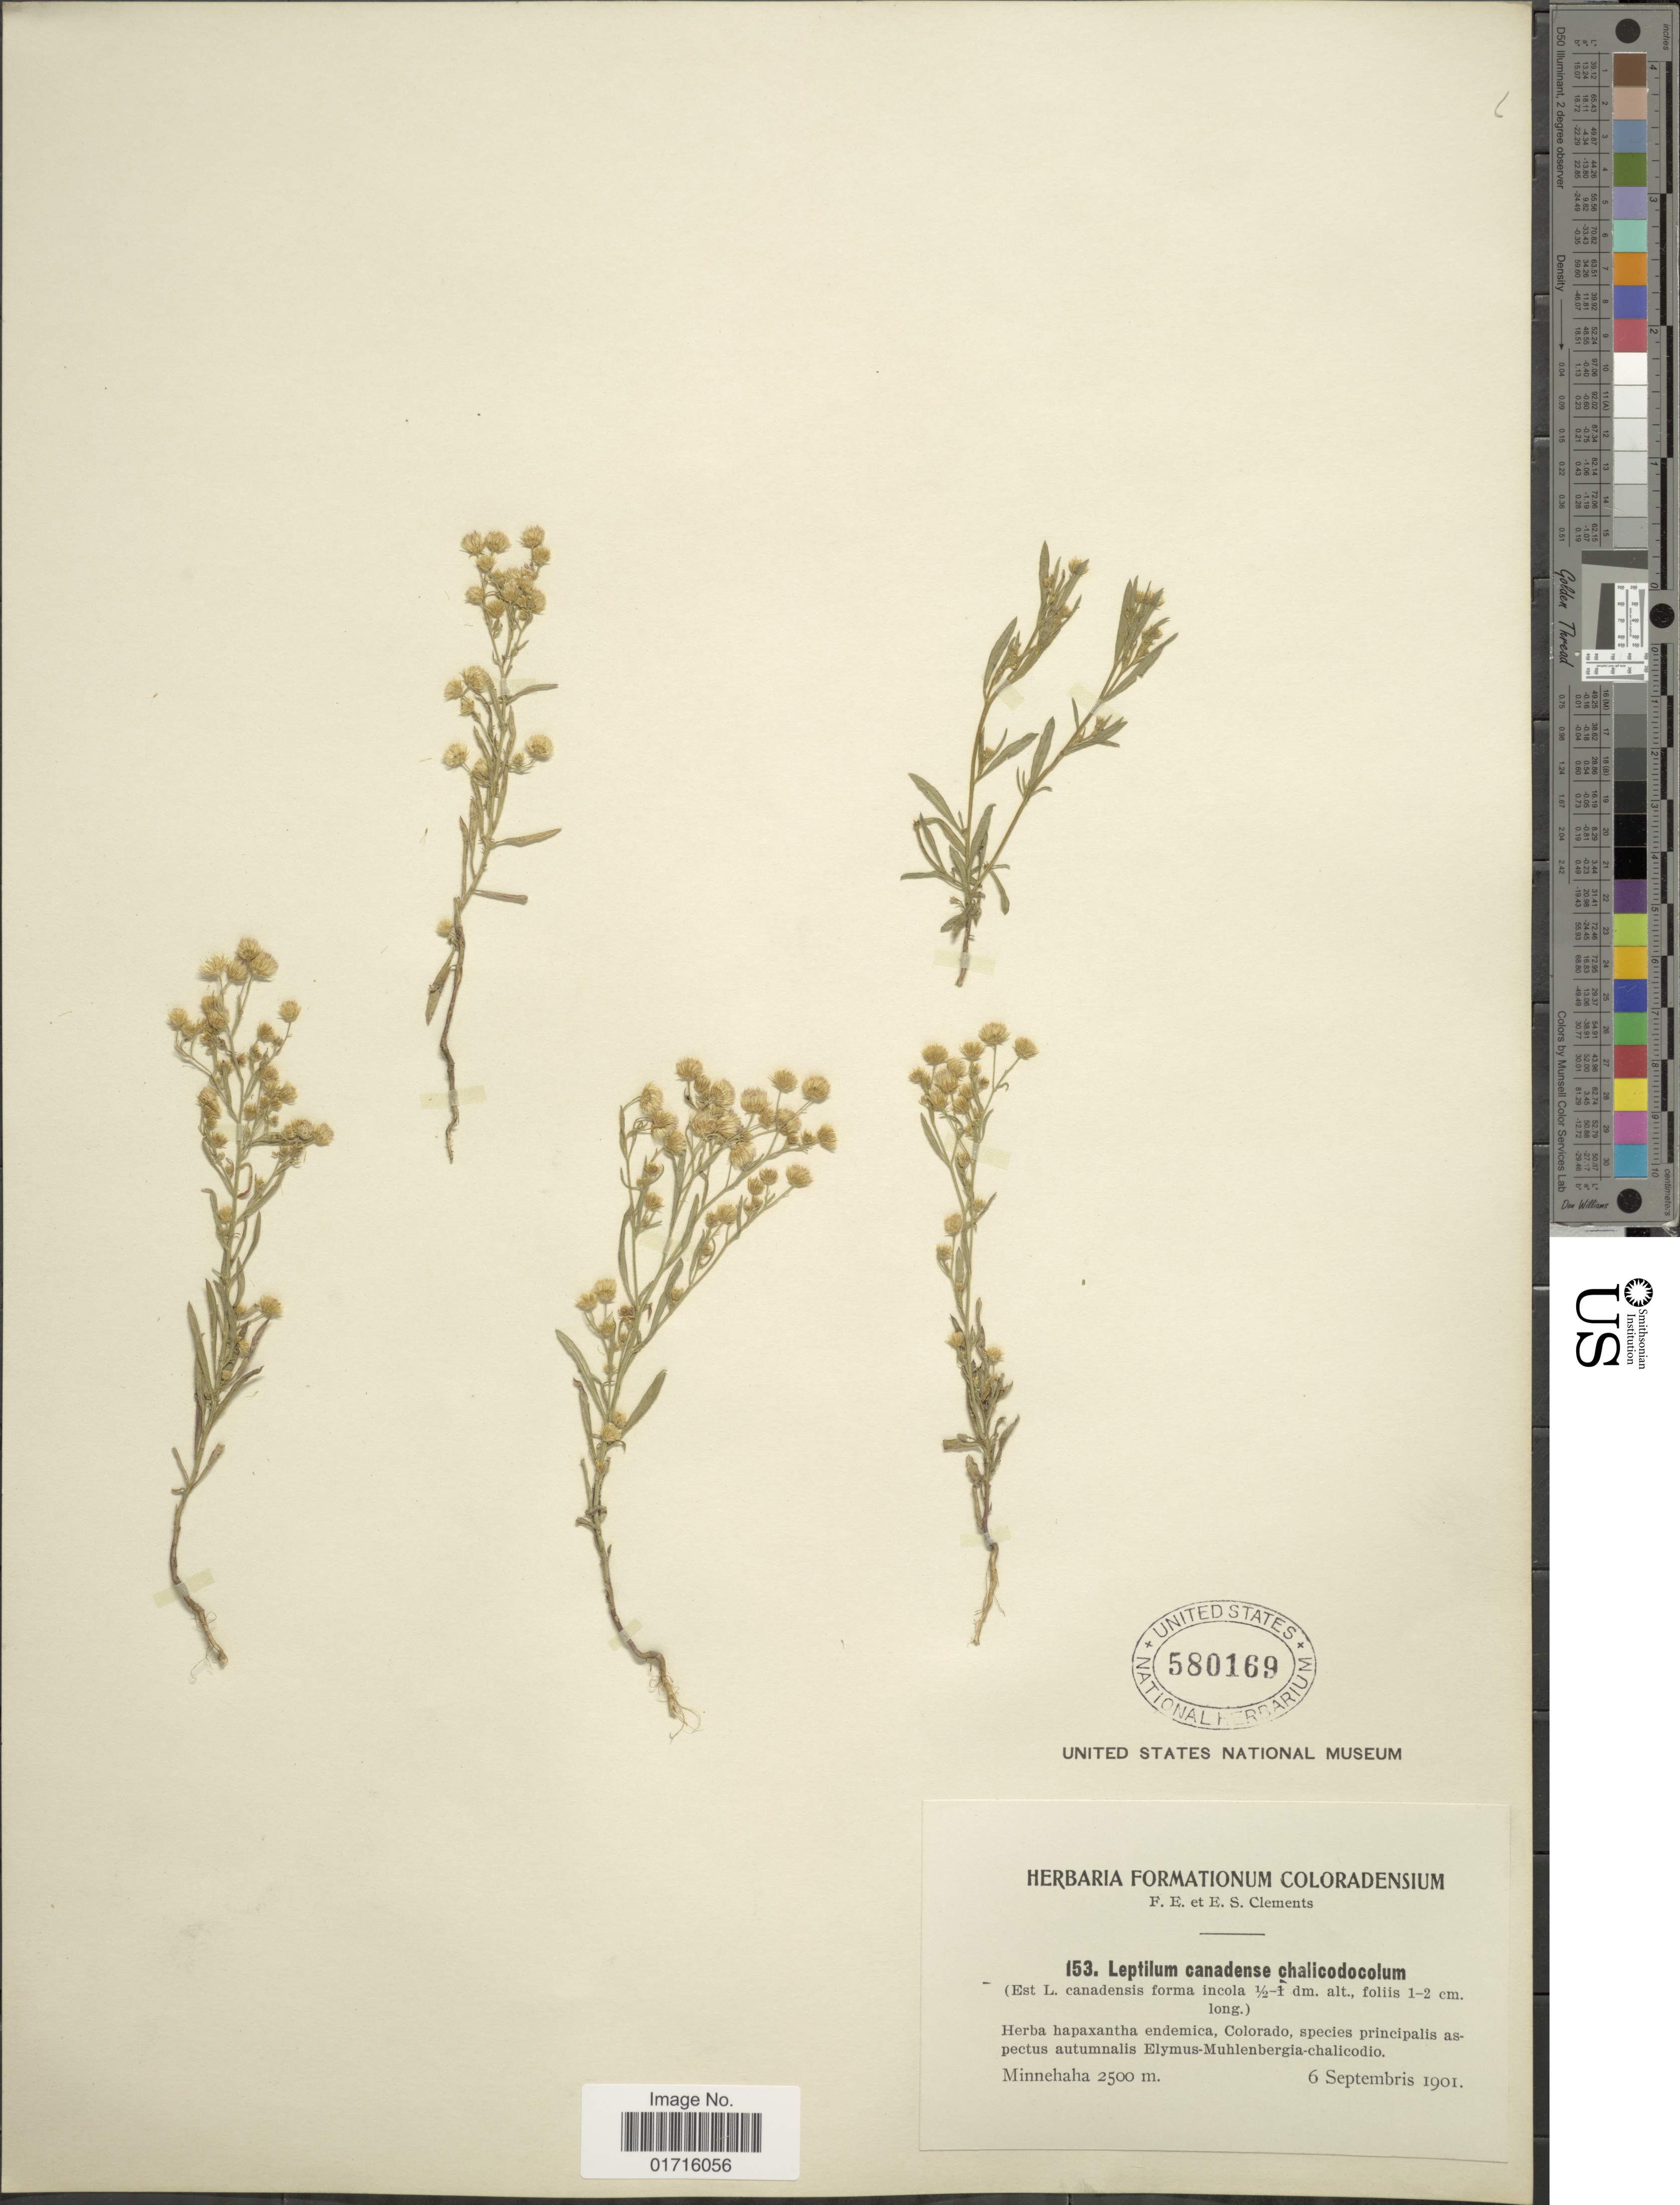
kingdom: Plantae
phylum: Tracheophyta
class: Magnoliopsida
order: Asterales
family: Asteraceae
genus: Conyza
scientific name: Conyza canadensis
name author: (L.) Cronq.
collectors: F. E. Clements & E. S. Clements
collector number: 153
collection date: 1901-09-06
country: United States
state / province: Colorado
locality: Minnehaha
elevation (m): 2500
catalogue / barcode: US 580169